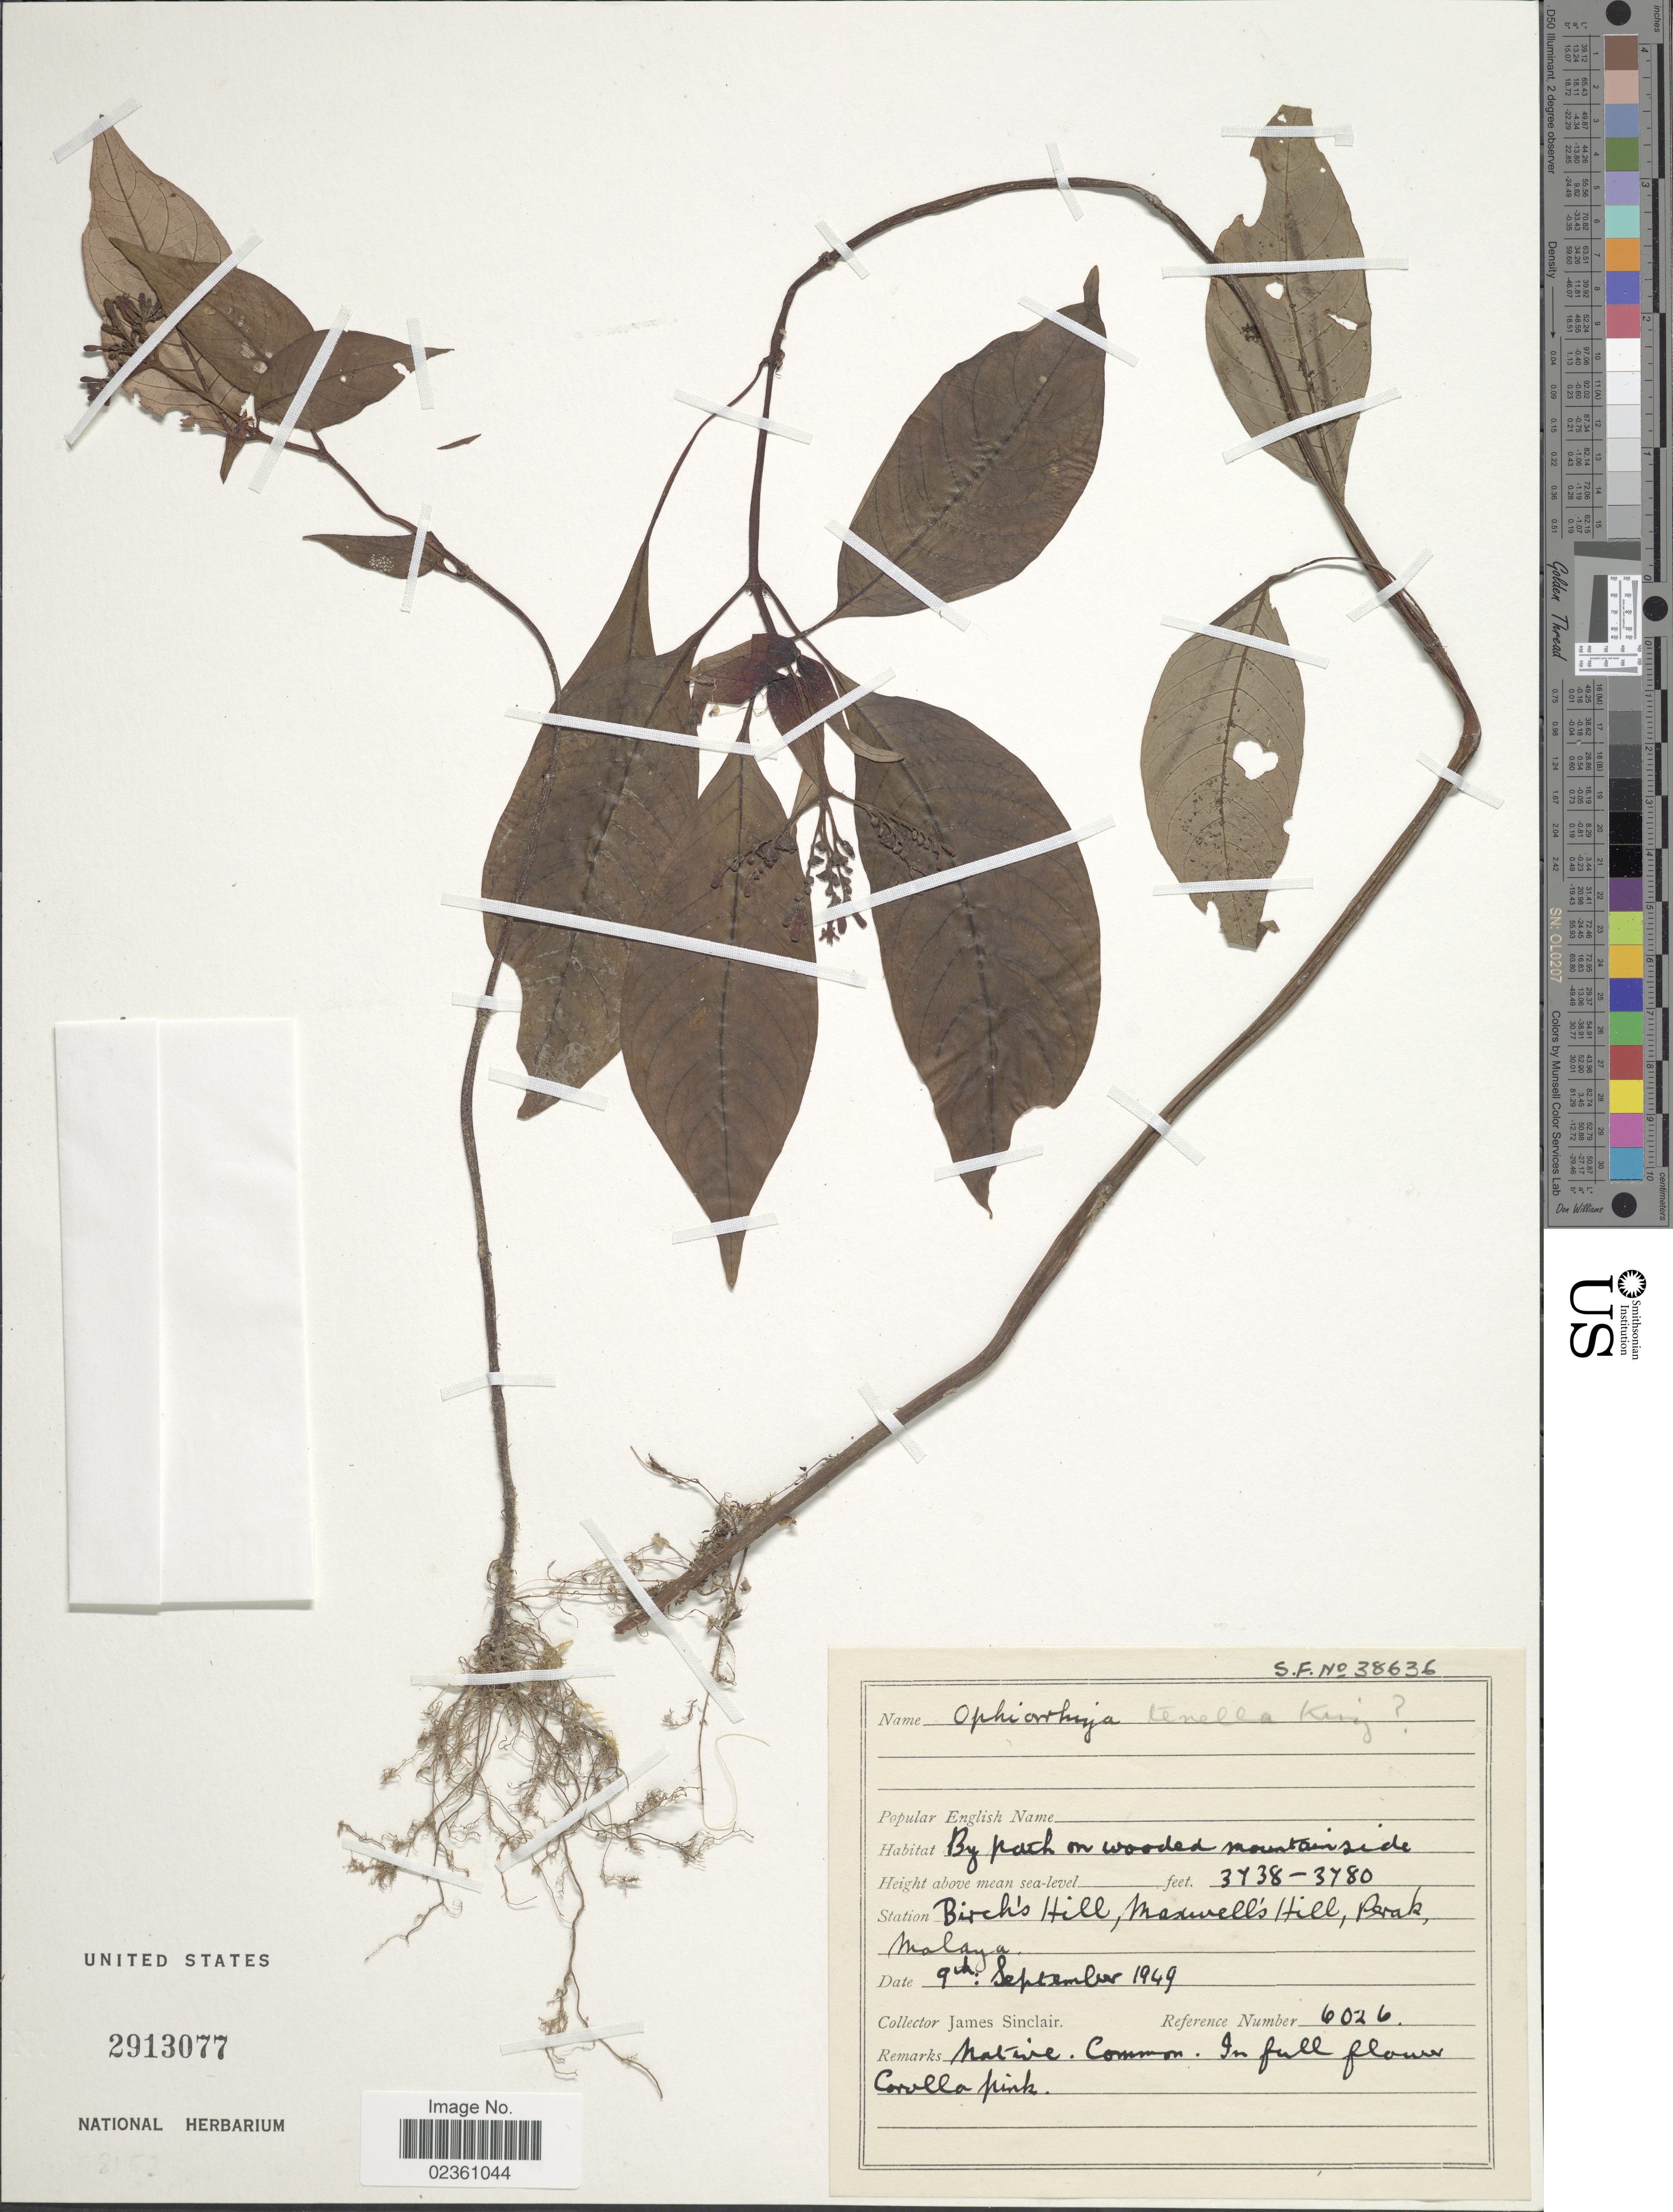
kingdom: Plantae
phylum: Tracheophyta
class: Magnoliopsida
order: Gentianales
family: Rubiaceae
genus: Ophiorrhiza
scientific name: Ophiorrhiza tenella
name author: King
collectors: J. Sinclair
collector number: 6026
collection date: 1949-09-09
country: Malaysia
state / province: Perak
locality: Birch's Hill, Maxwell's Hill, Malaya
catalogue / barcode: US 2913077